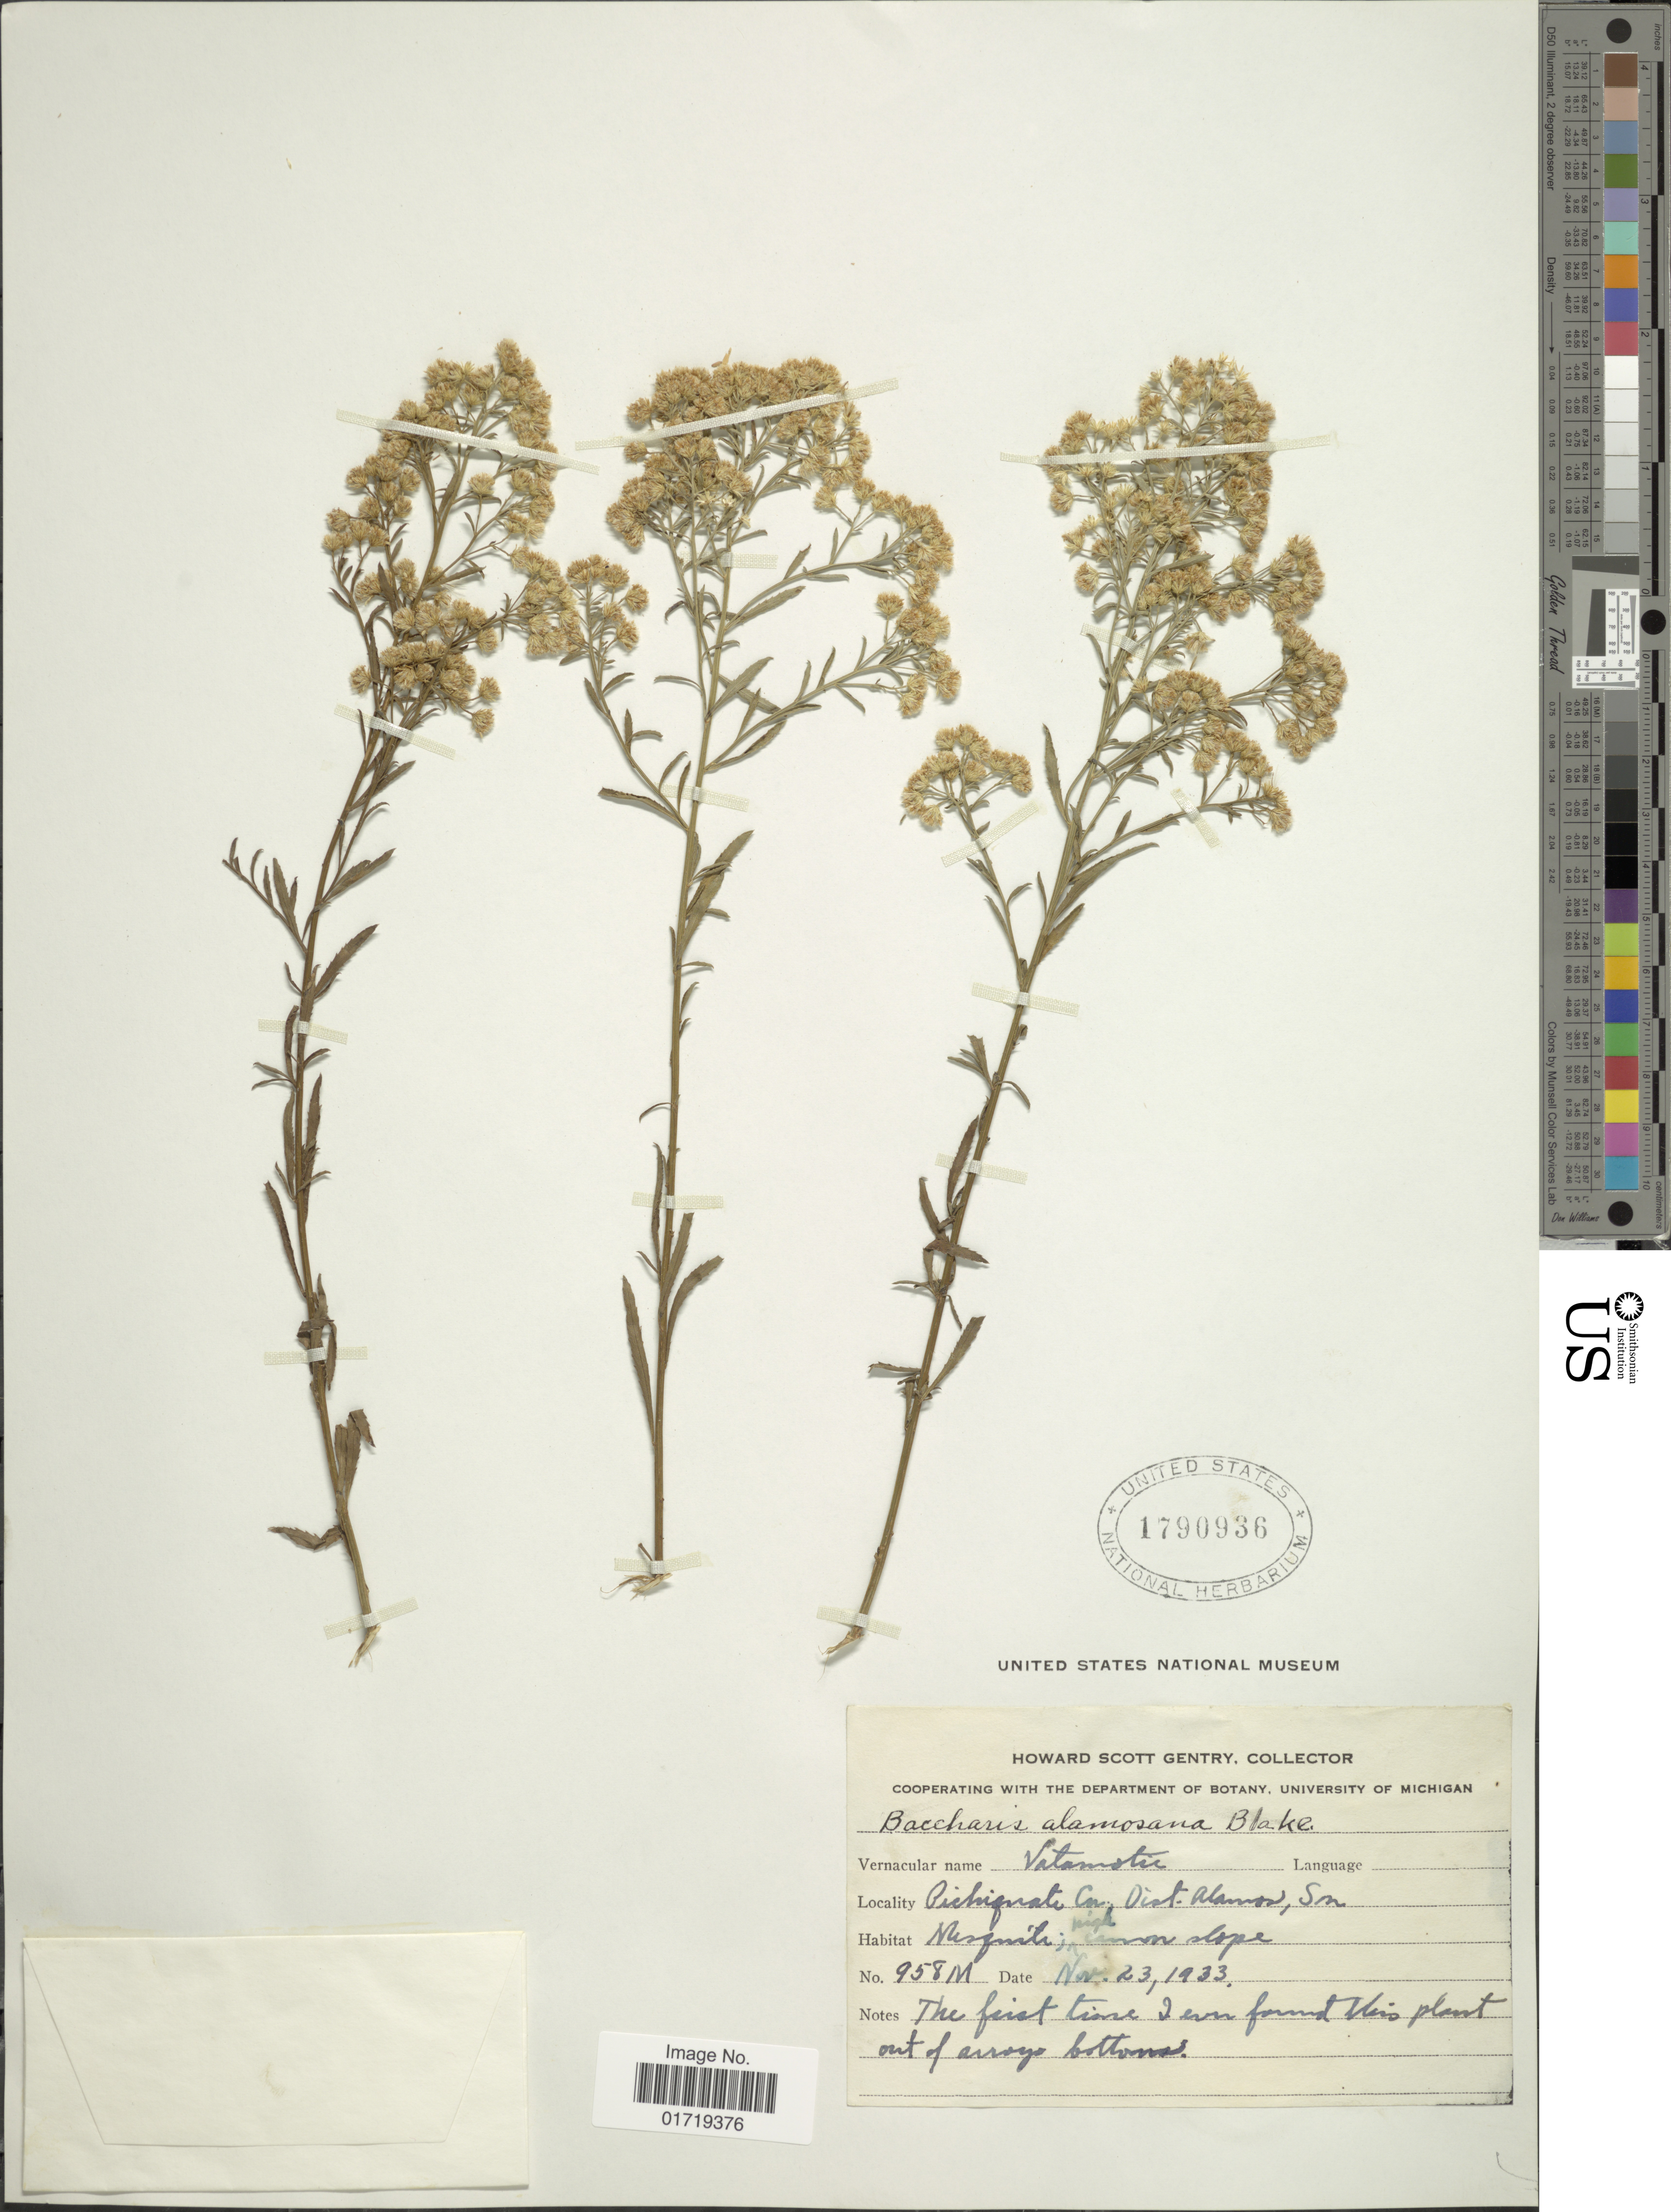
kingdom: Plantae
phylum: Tracheophyta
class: Magnoliopsida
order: Asterales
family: Asteraceae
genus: Baccharis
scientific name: Baccharis alamosana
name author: S.F. Blake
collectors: H. S. Gentry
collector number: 958M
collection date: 1933-11-23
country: Mexico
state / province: Sonora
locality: Pichignati Cn, Dist. Alamos, Sn.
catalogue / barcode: US 1790936